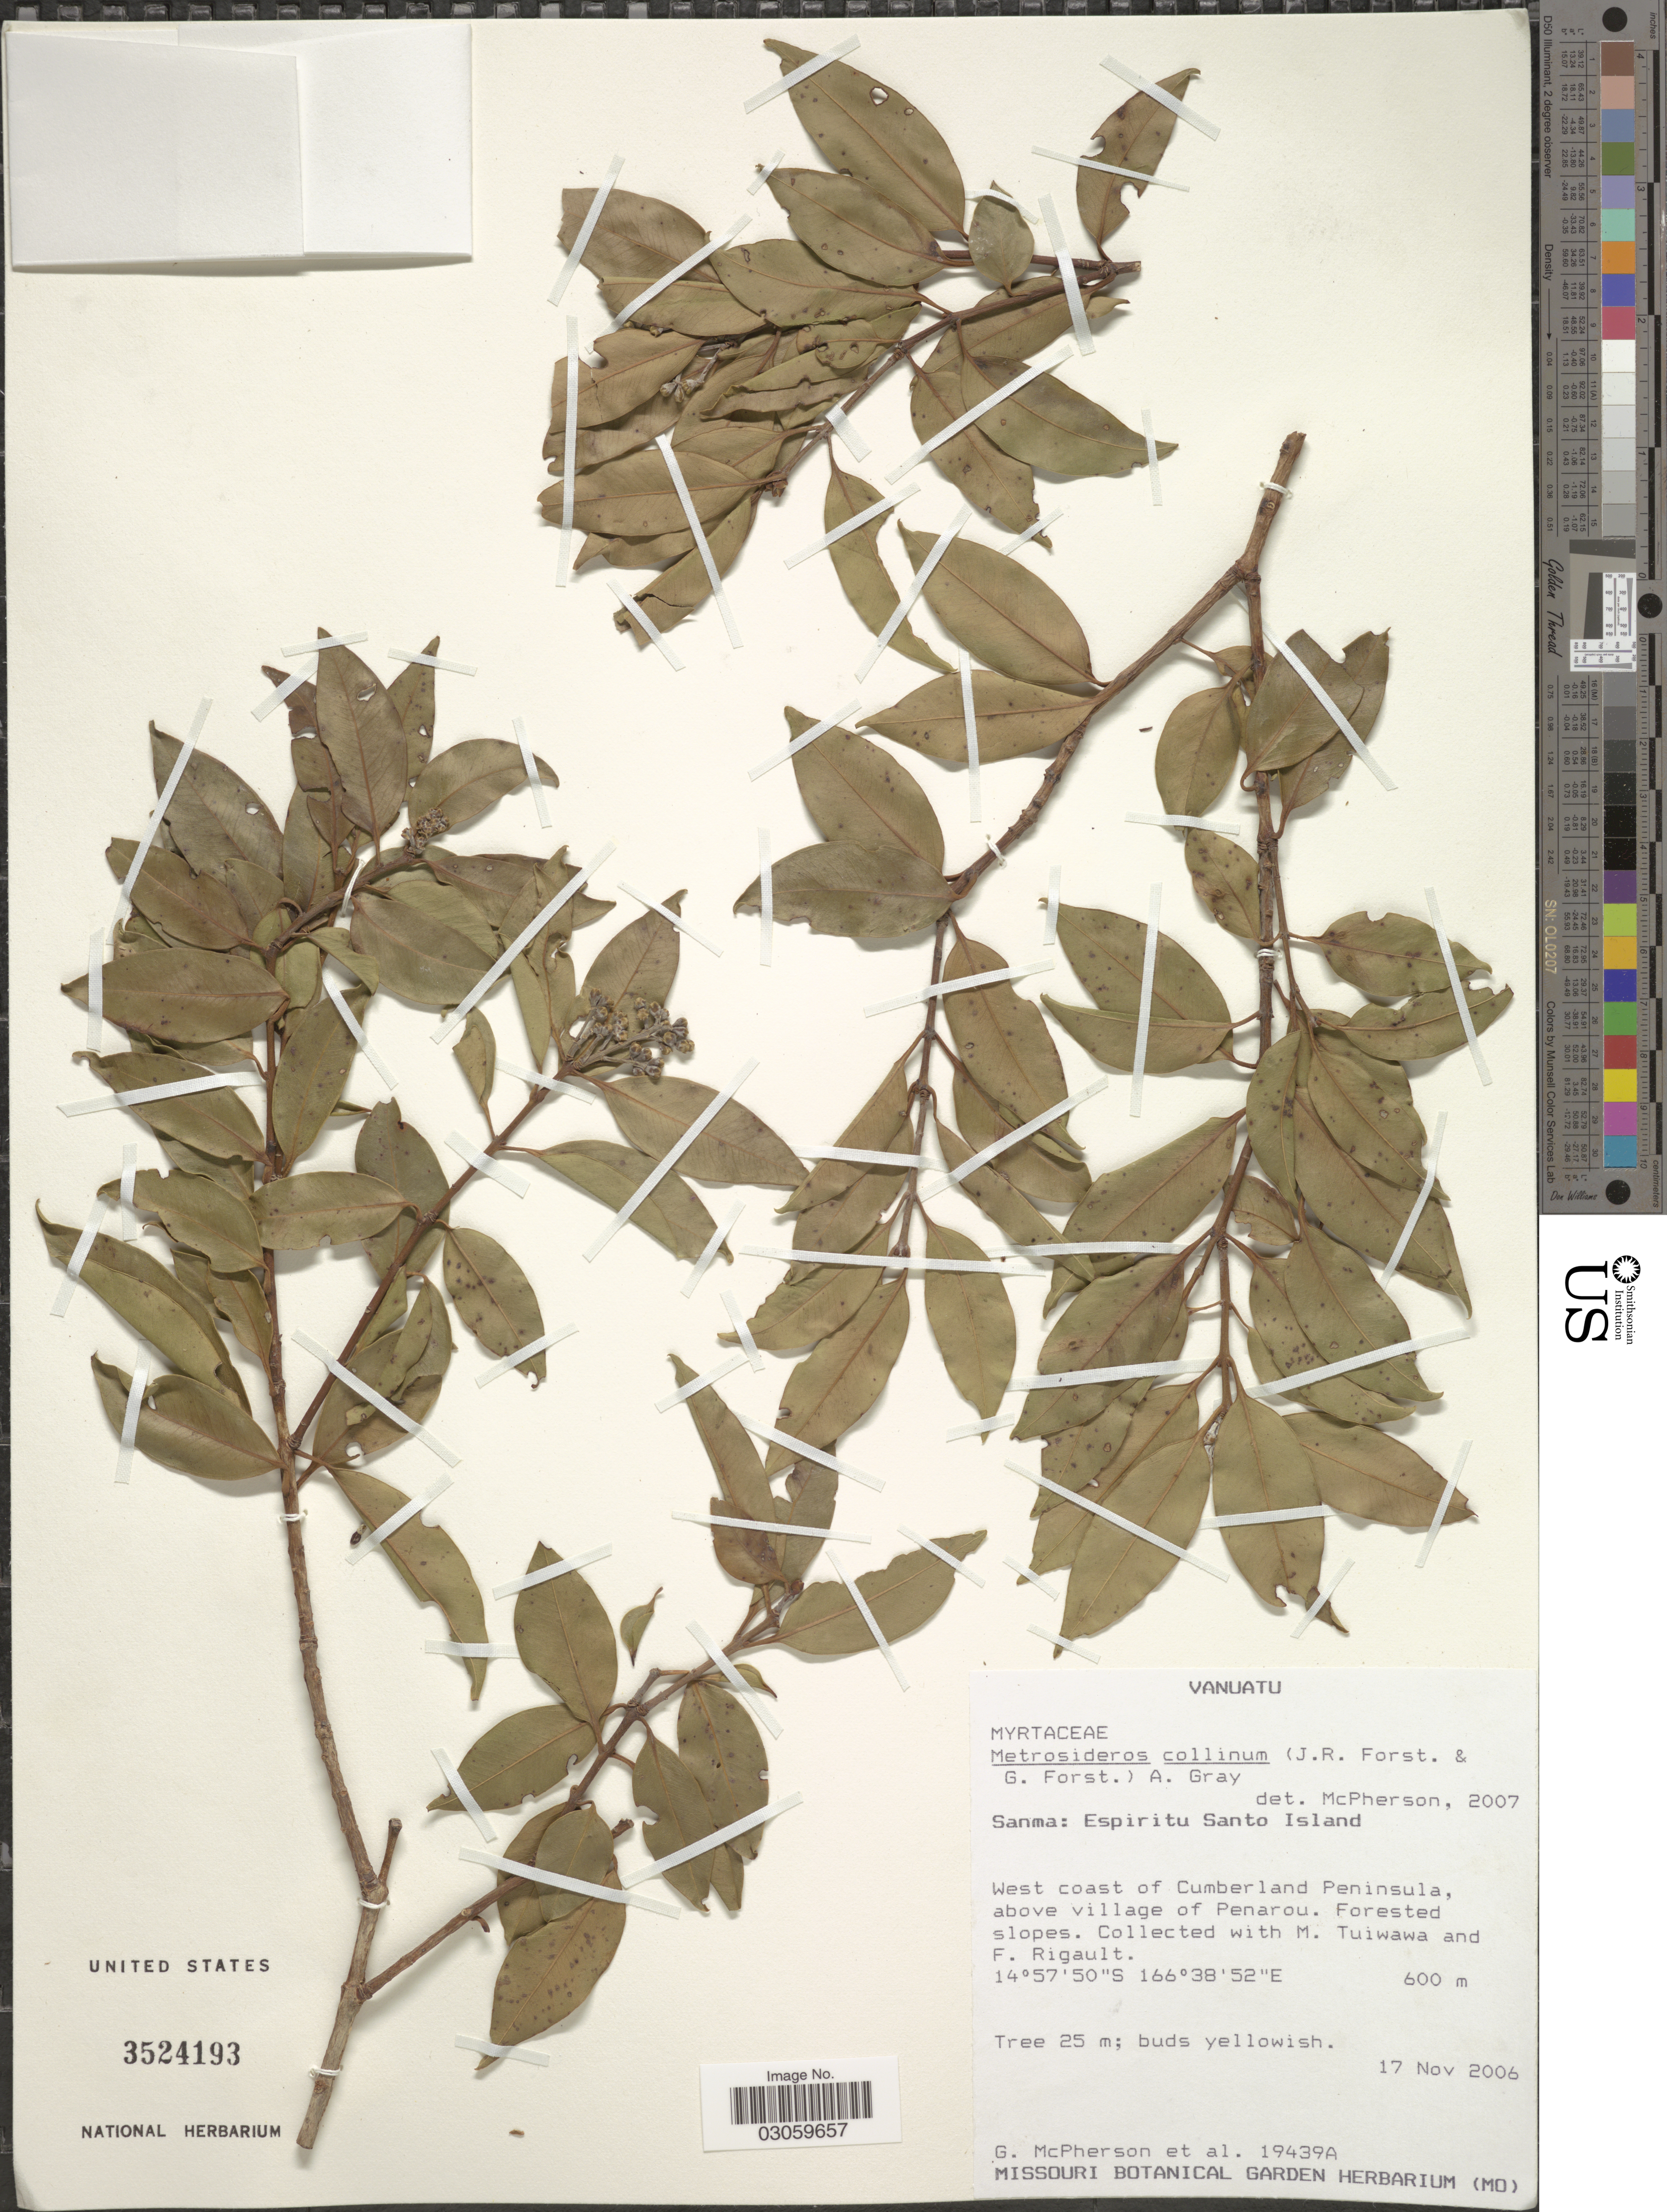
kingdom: Plantae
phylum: Tracheophyta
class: Magnoliopsida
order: Myrtales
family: Myrtaceae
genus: Metrosideros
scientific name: Metrosideros collina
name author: (J.R. Forst. & G. Forst.) A. Gray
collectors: G. McPherson, M. Tuiwawa & F. Rigault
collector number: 19439A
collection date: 2006-11-17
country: Vanuatu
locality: Sanma: Espiritu Santo Island. West coast of Cumberland Peninsula, above village of Penarou. Forested slopes.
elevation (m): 600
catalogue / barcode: US 3524193